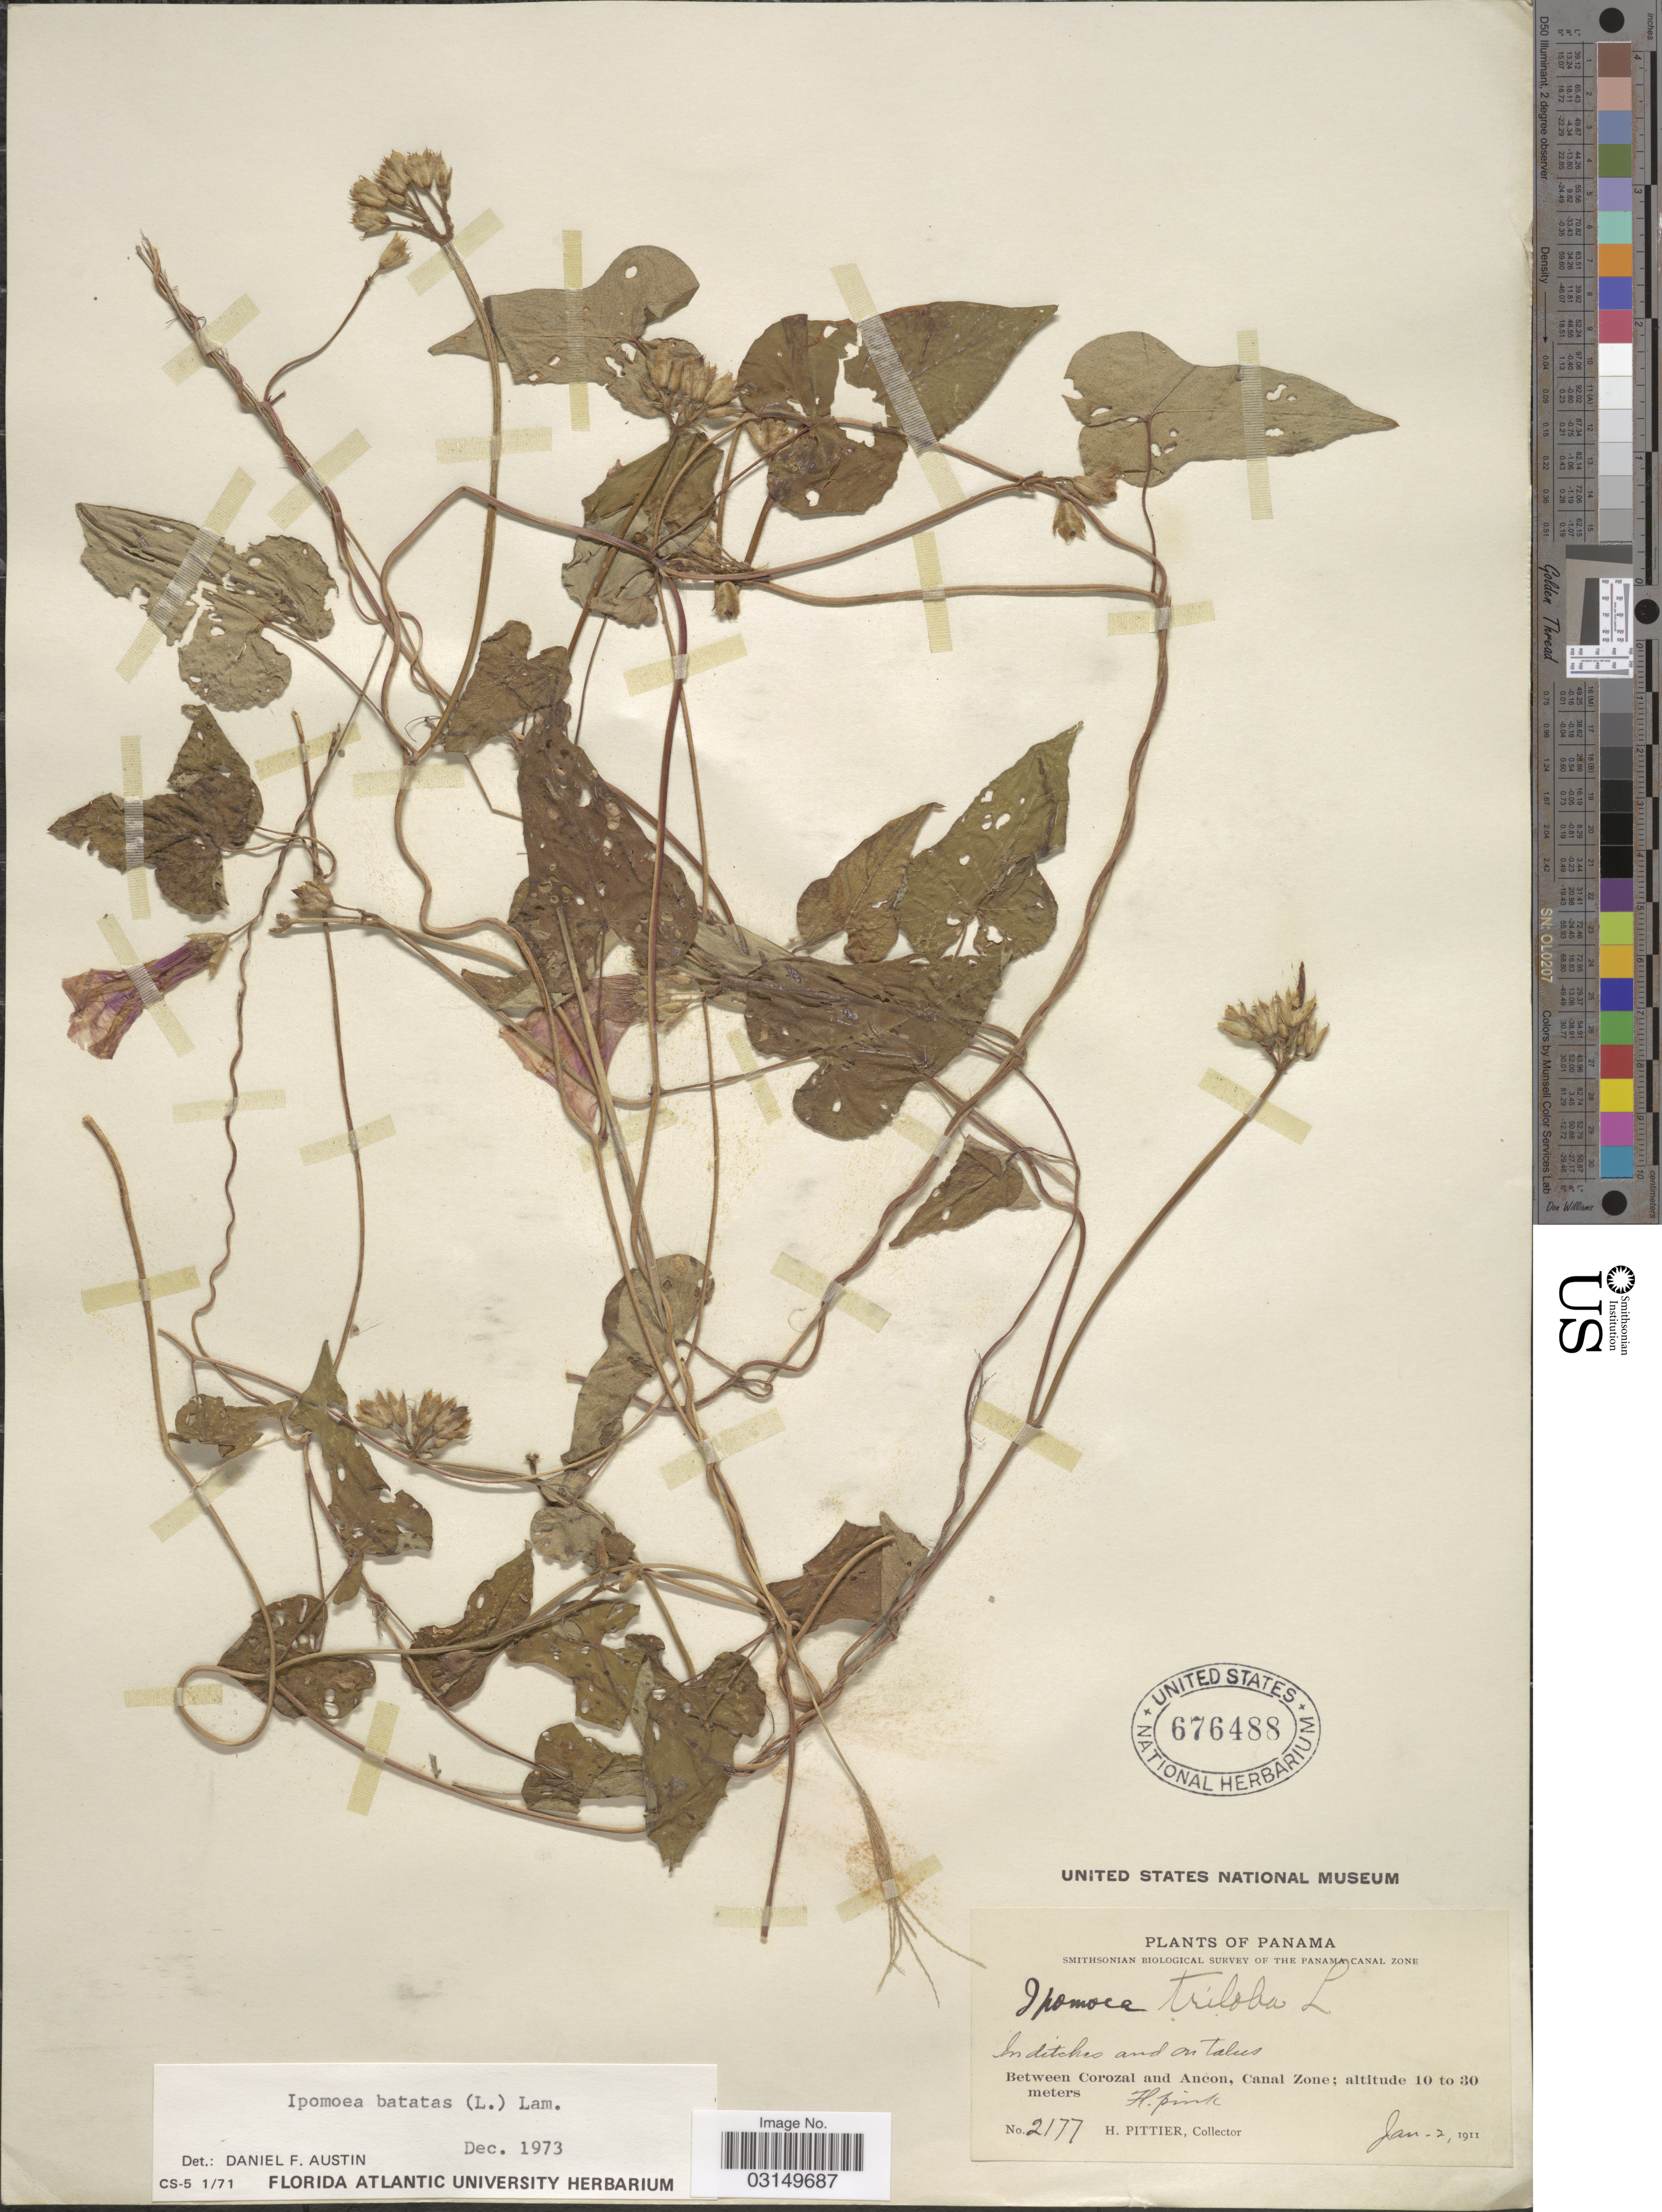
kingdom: Plantae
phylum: Tracheophyta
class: Magnoliopsida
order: Solanales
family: Convolvulaceae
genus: Ipomoea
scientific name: Ipomoea batatas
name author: (L.) Lam.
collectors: H. F. Pittier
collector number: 2177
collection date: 1911-01-02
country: Panama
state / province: Colón / Panamá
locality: Between Corozal and Ancon, Canal Zone.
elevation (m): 10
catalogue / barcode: US 676488